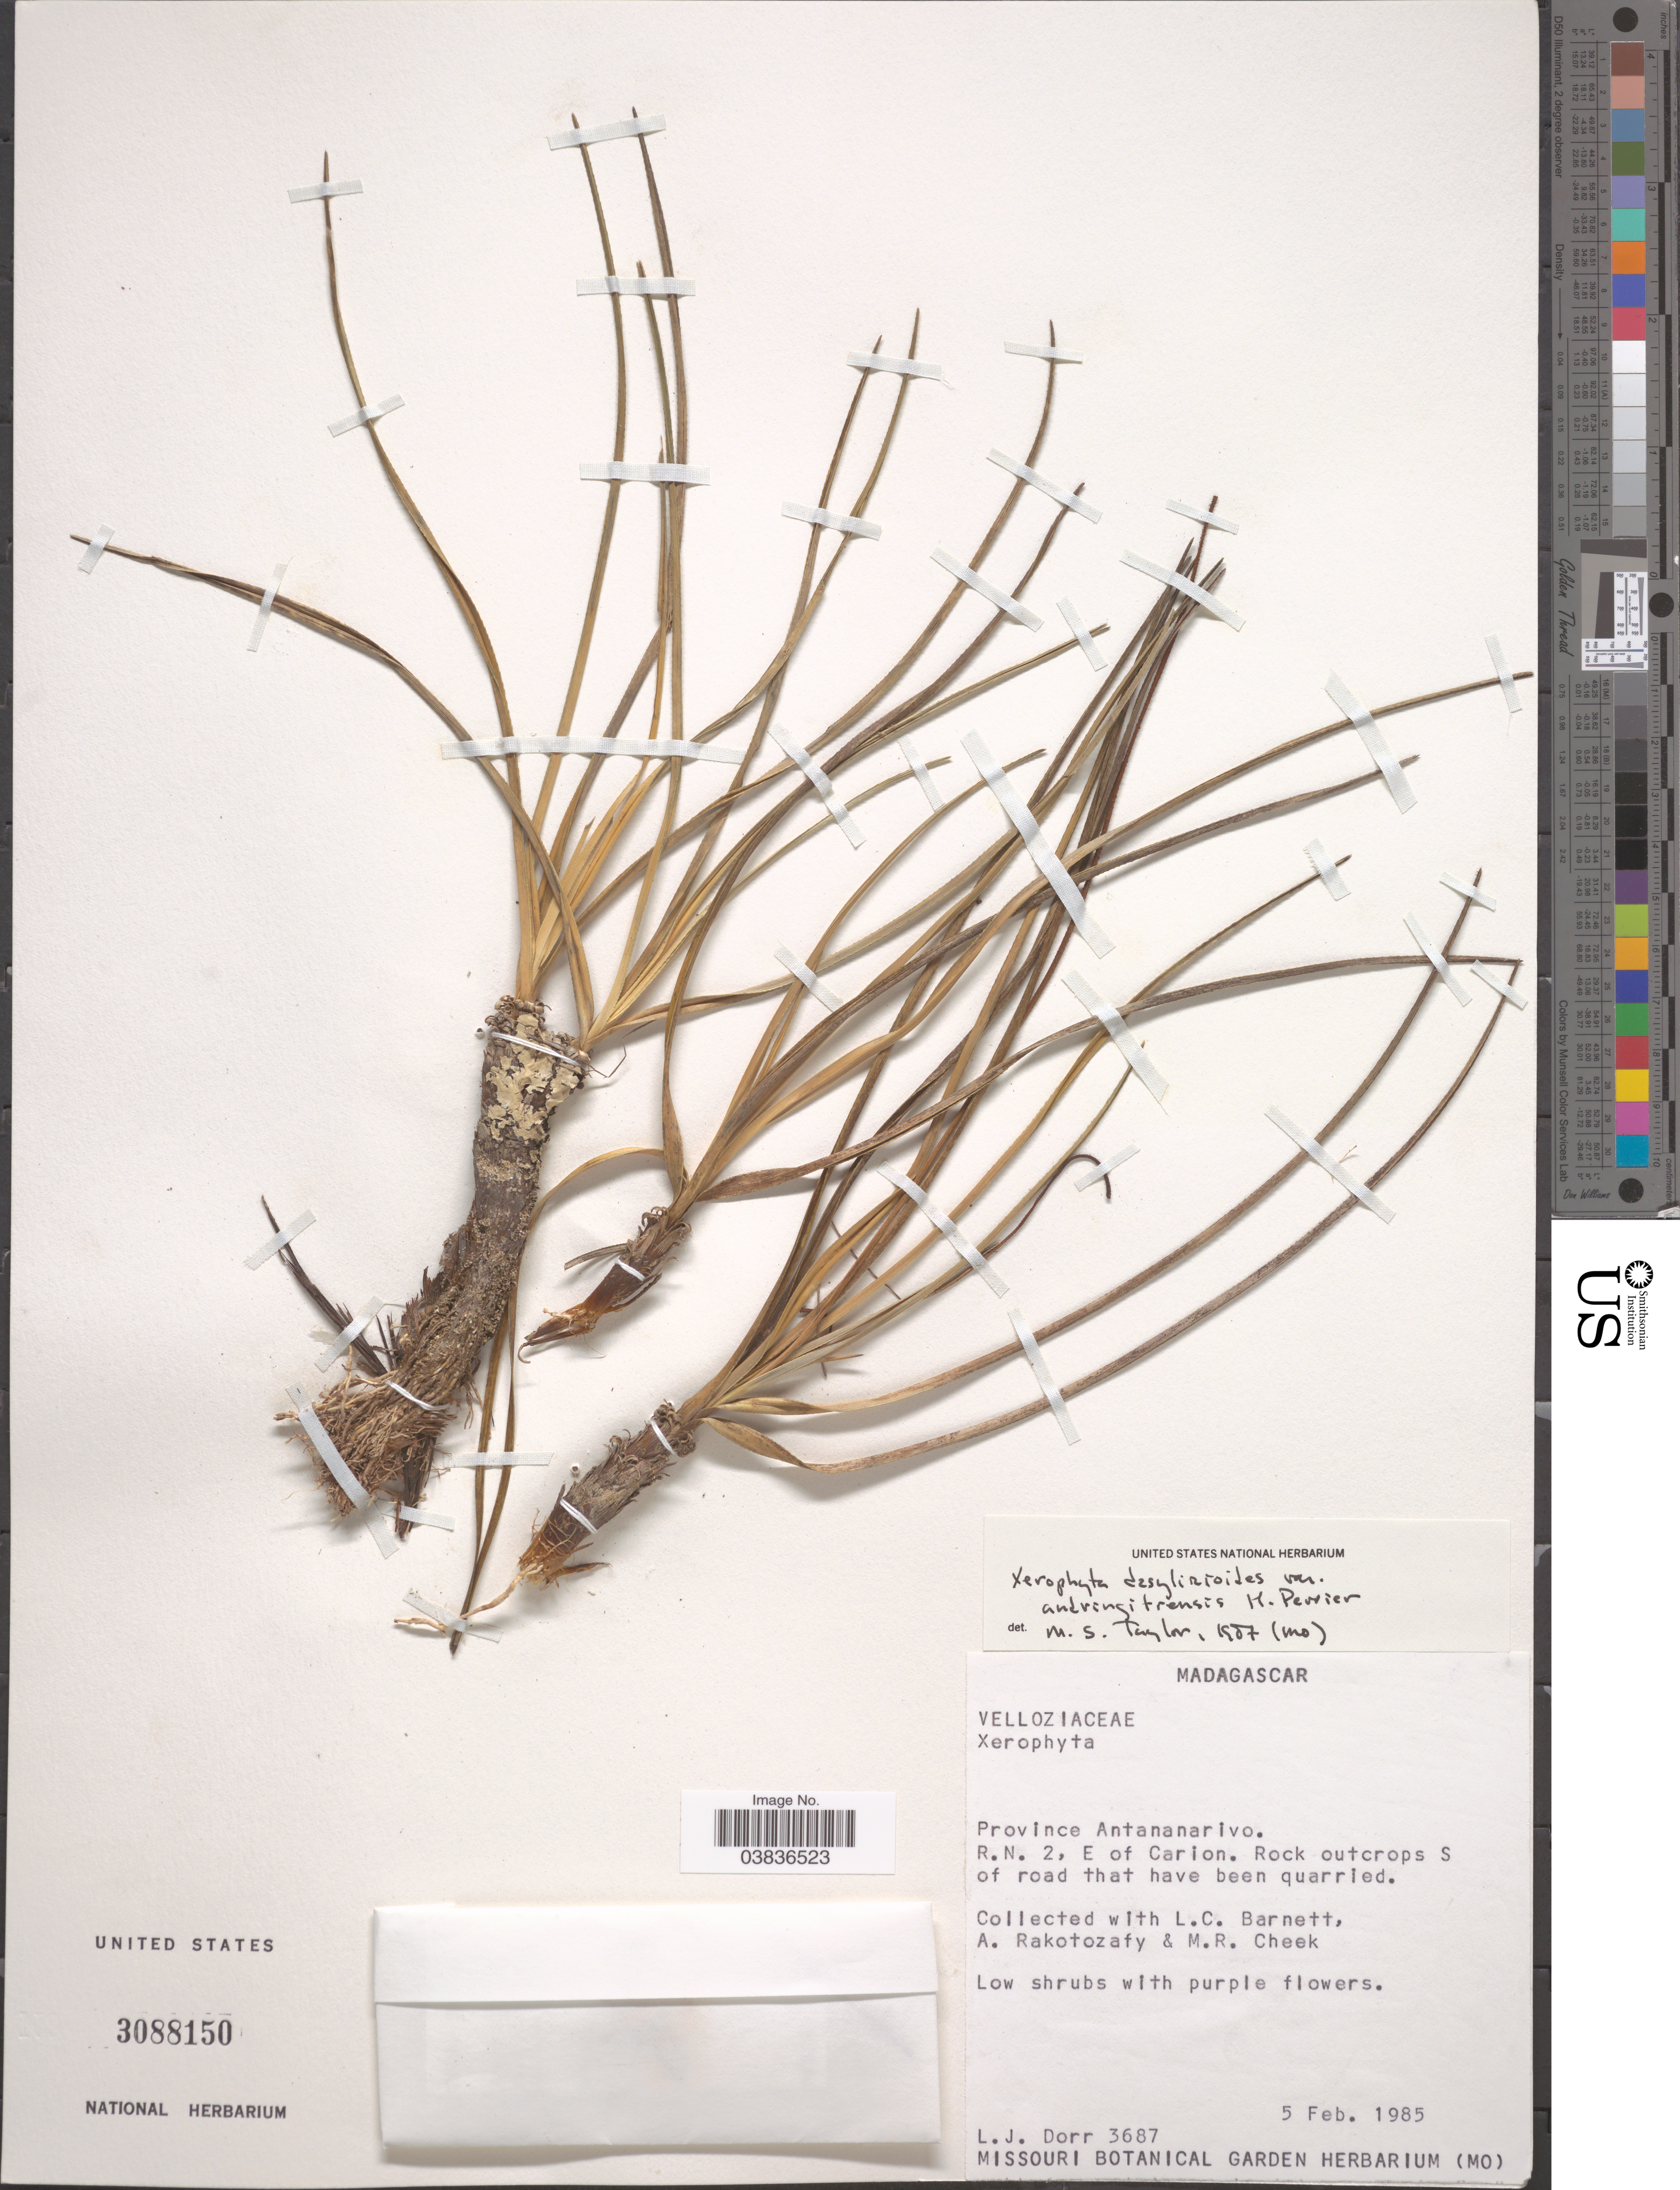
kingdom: Plantae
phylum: Tracheophyta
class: Liliopsida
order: Pandanales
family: Velloziaceae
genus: Xerophyta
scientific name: Xerophyta dasylirioides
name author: Baker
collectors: L. J. Dorr, L. C. Barnett, A. Rakotozafy & M. Cheek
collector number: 3687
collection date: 1985-02-05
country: Madagascar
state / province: Analamanga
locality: R.N. 2, E of Carion. Rock outcrops S of road that have been quarried.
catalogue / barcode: US 3088150